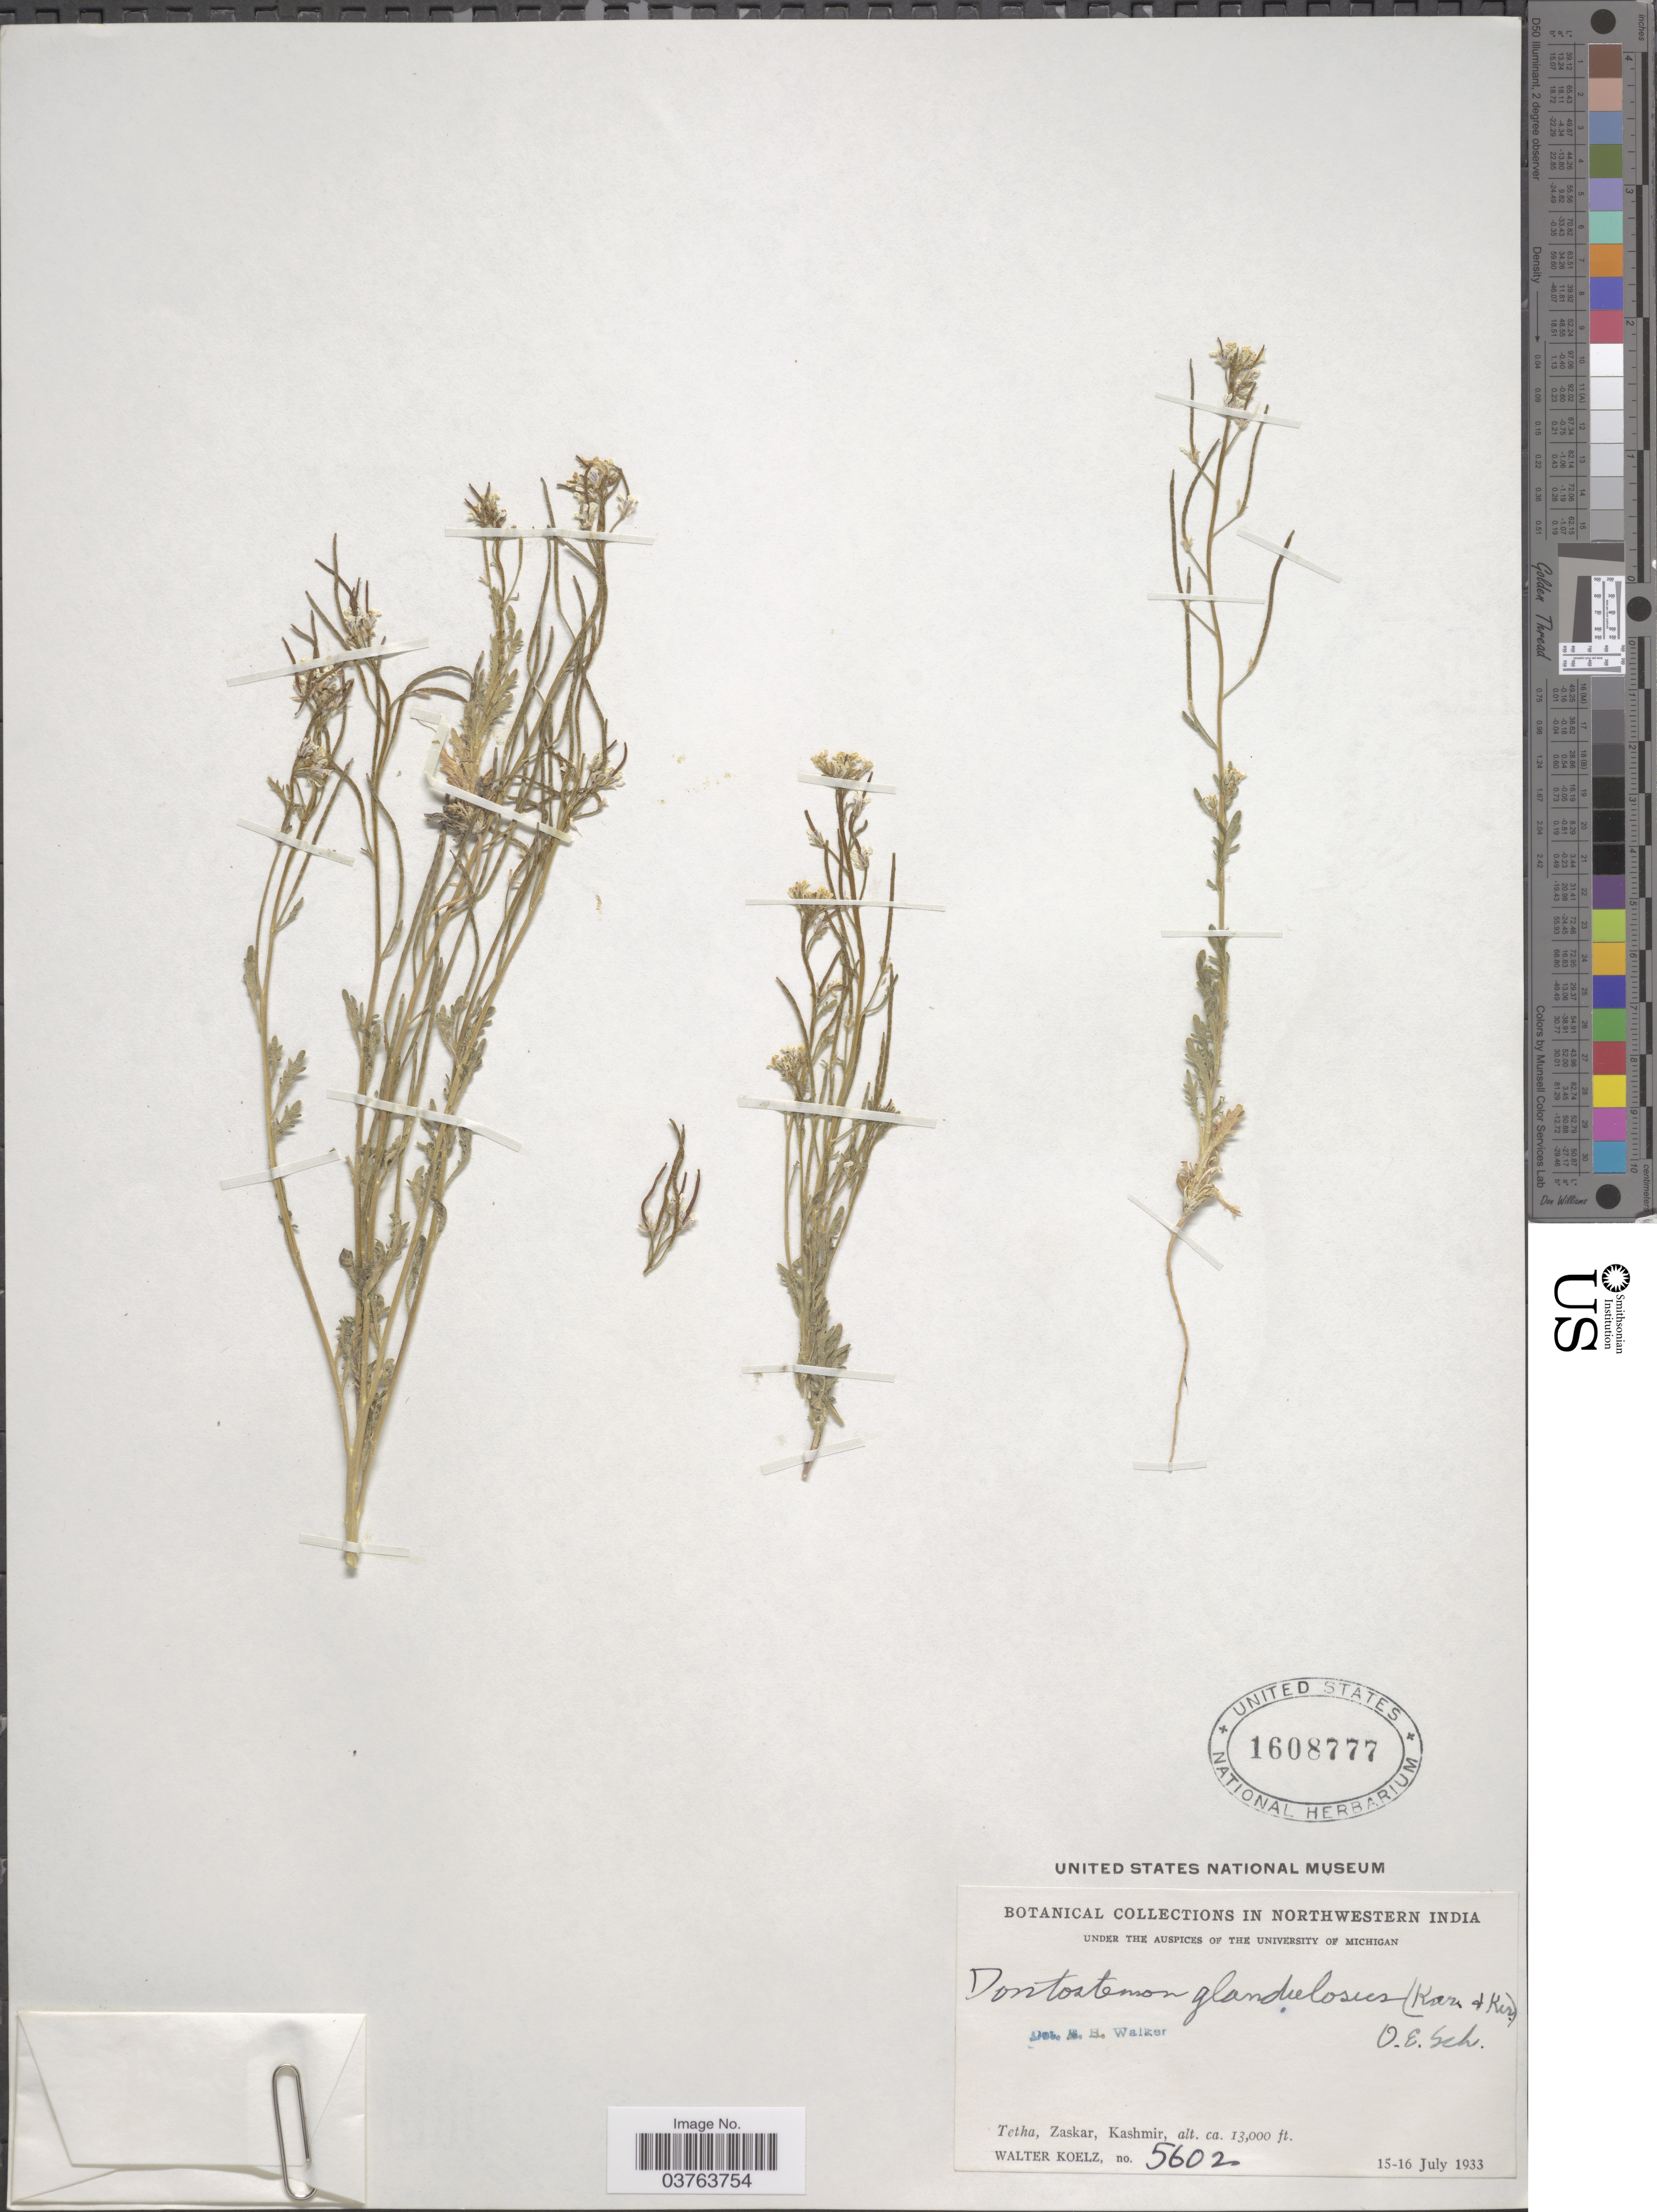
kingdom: Plantae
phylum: Tracheophyta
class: Magnoliopsida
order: Brassicales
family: Brassicaceae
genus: Dontostemon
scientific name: Dontostemon glandulosus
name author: (Kar. & Kir.) O.E. Schulz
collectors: W. N. Koelz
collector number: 5602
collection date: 1933-07-15/1933-07-16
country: India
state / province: Jammu and Kashmir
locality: The northwestern India. Tetha, Zaskar, Kashmir.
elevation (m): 3962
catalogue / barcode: US 1608777